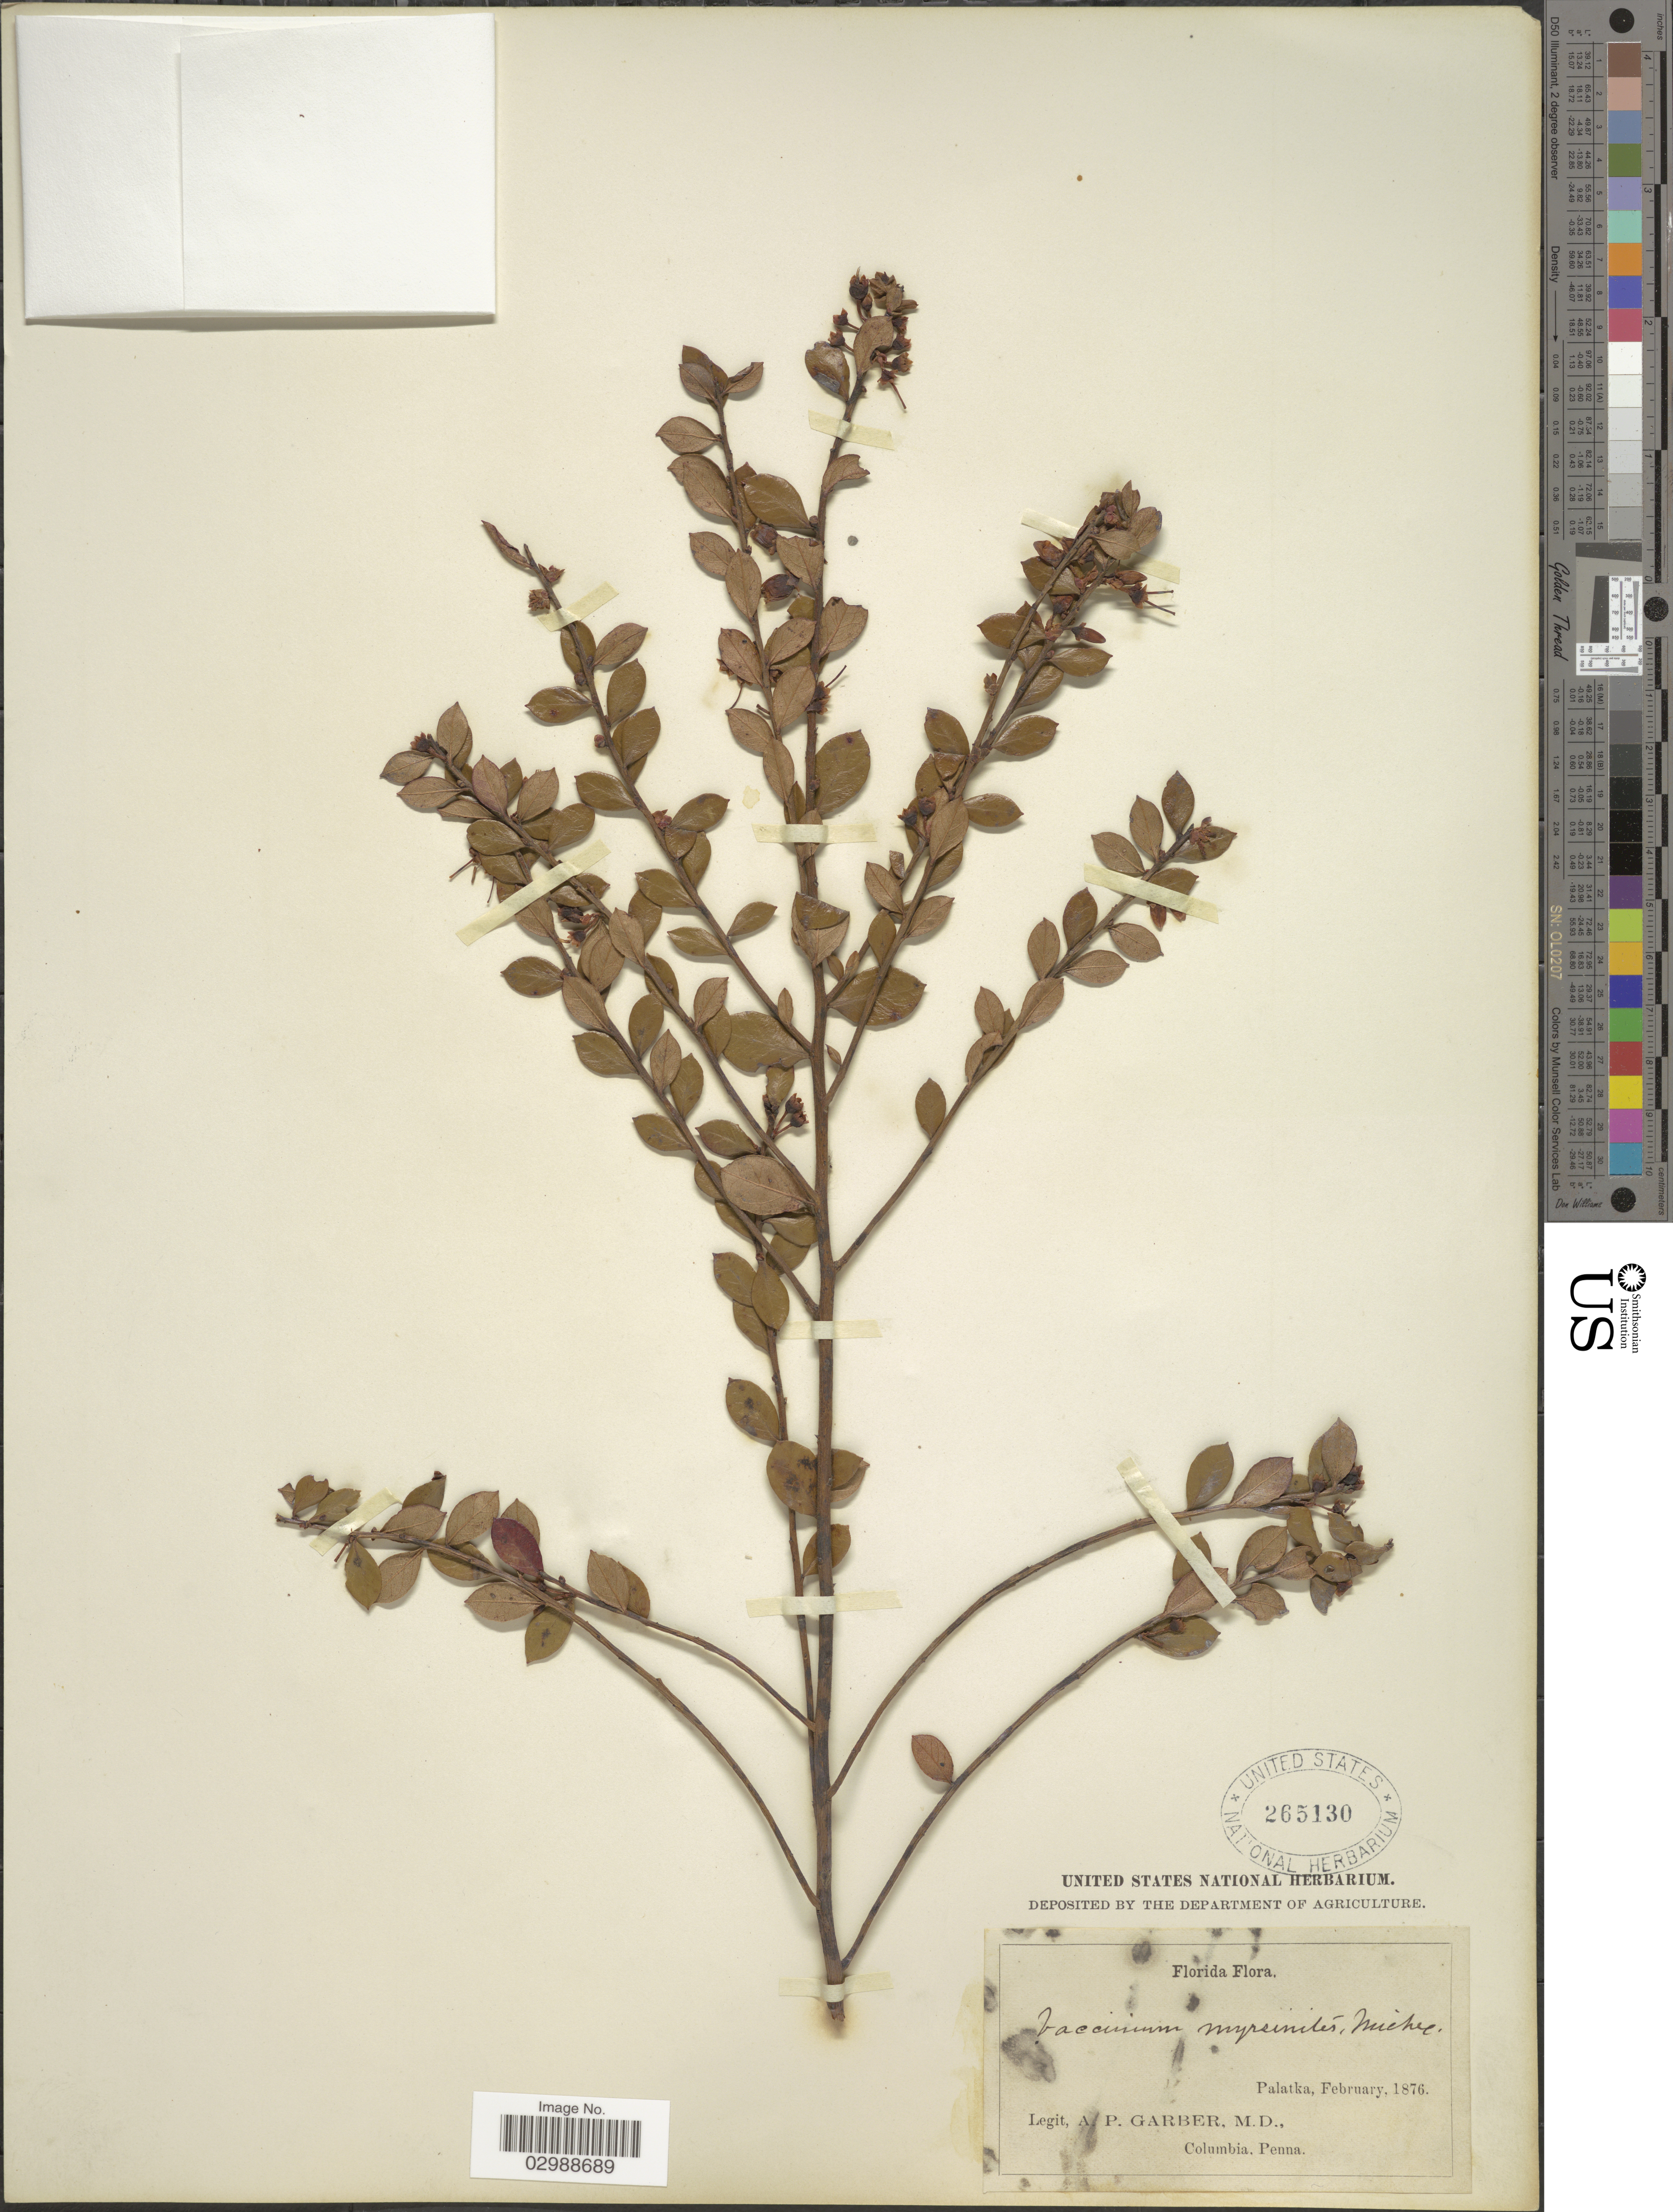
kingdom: Plantae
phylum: Tracheophyta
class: Magnoliopsida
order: Ericales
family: Ericaceae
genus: Vaccinium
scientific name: Vaccinium myrsinites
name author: Lam.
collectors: A. P. Garber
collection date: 1876-02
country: United States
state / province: Florida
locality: Palatka.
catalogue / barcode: US 265130